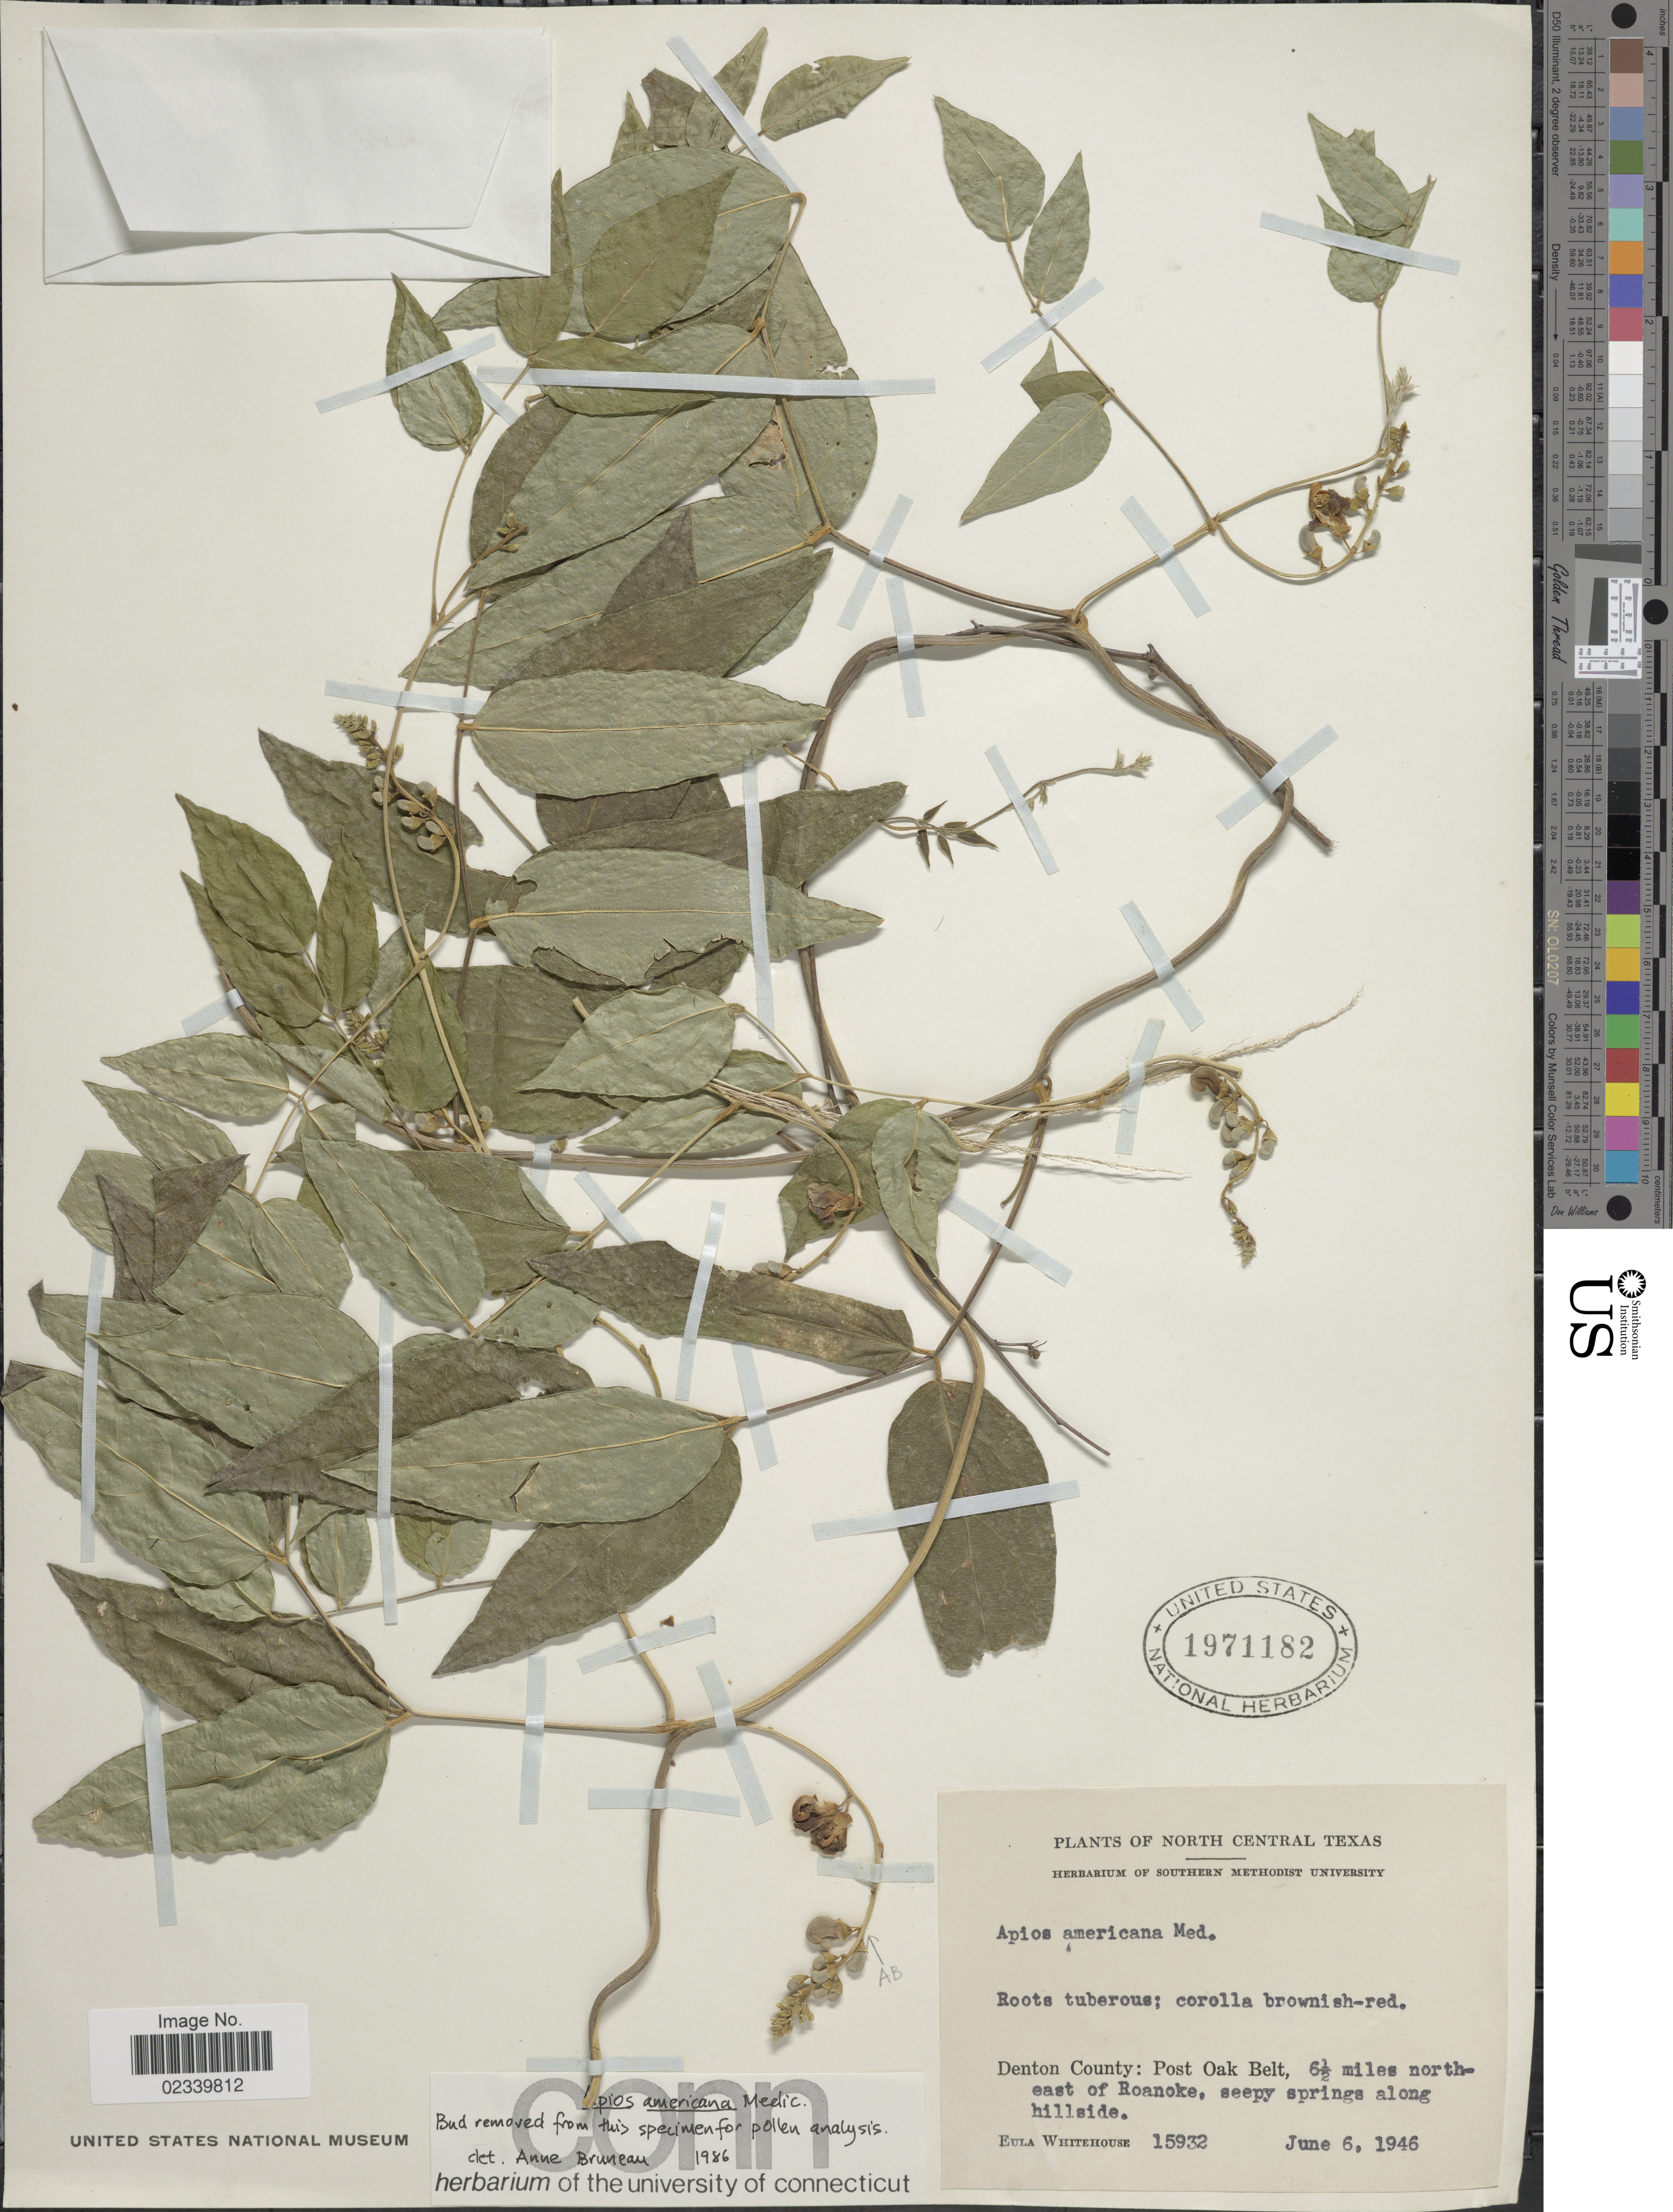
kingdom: Plantae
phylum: Tracheophyta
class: Magnoliopsida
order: Fabales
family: Fabaceae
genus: Apios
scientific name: Apios americana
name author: Medik.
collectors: E. Whitehouse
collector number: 15932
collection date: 1946-06-06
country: United States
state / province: Texas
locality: North Central Texas. Denton County: Post Oak belt, 6½ miles north-east of Roanoke, seepy springs along hillside.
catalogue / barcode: US 1971182